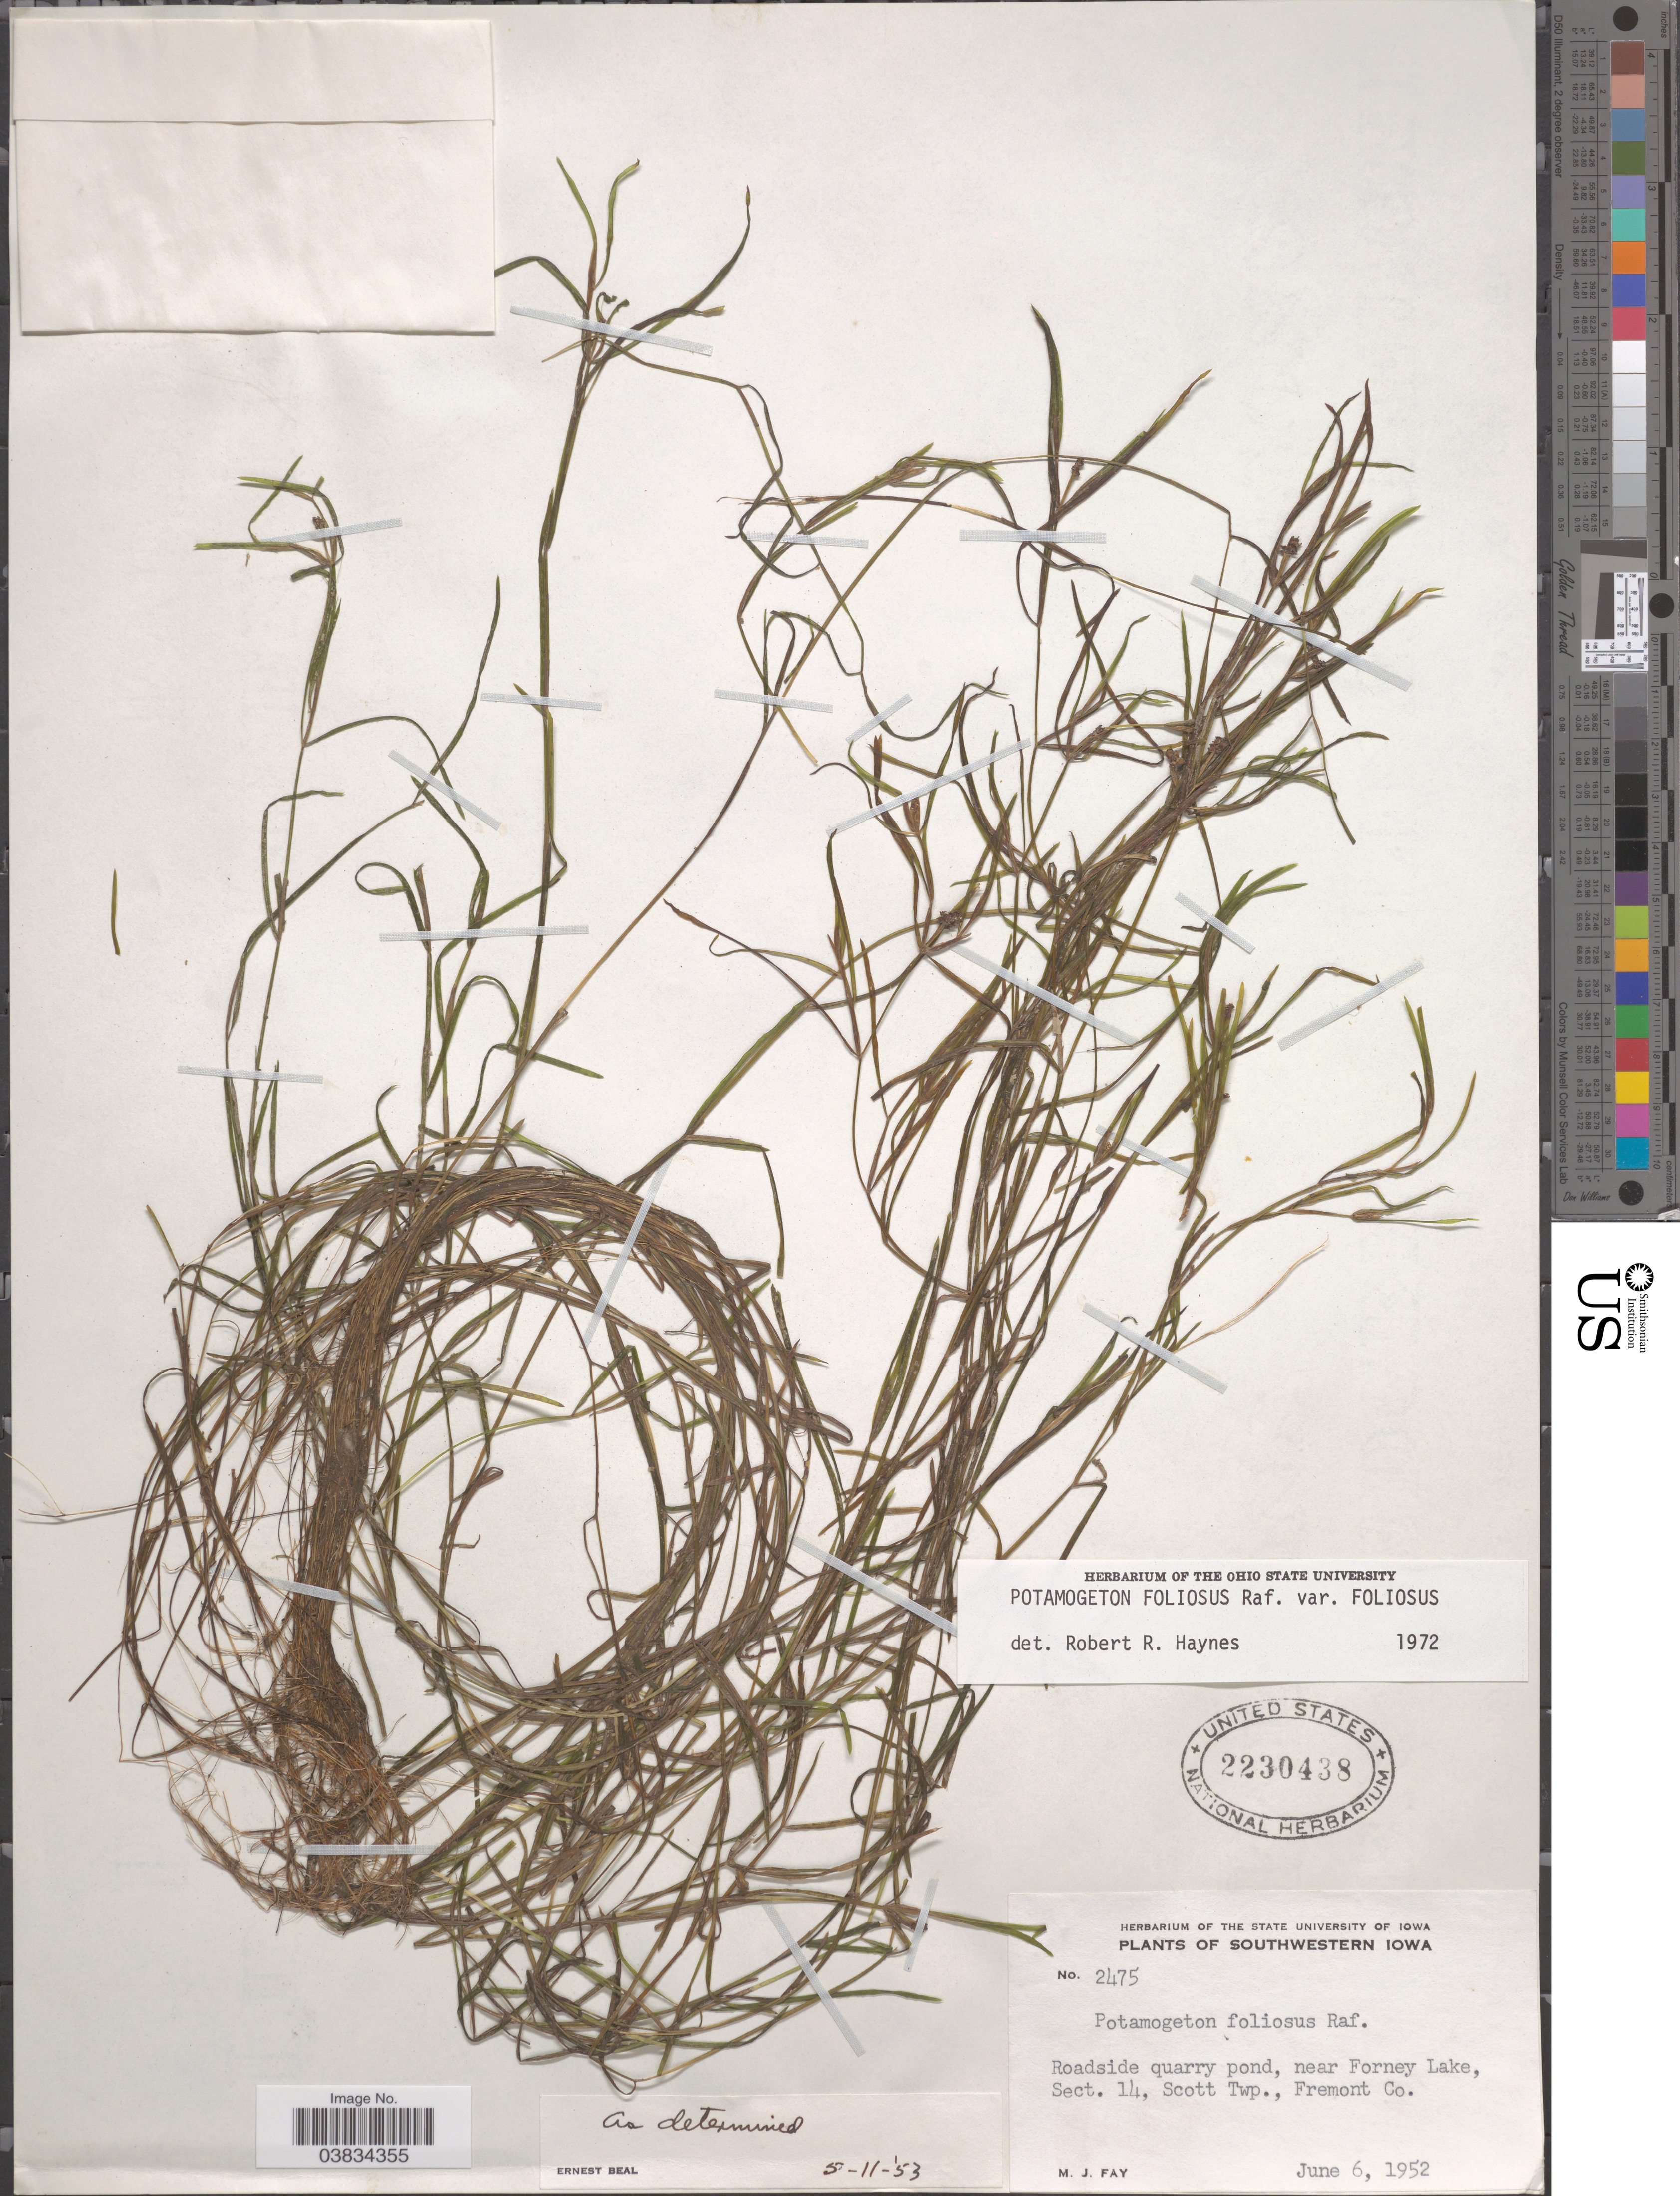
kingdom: Plantae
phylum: Tracheophyta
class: Liliopsida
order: Alismatales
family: Potamogetonaceae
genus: Potamogeton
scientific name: Potamogeton foliosus var. foliosus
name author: Raf.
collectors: M. Fay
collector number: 2475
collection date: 1952-06-06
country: United States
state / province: Iowa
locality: Southwestern Iowa. Roadside quarry pond, near Forney Lake, Sect. 14, Scott Twp., Fremont Co.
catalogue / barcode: US 2230438